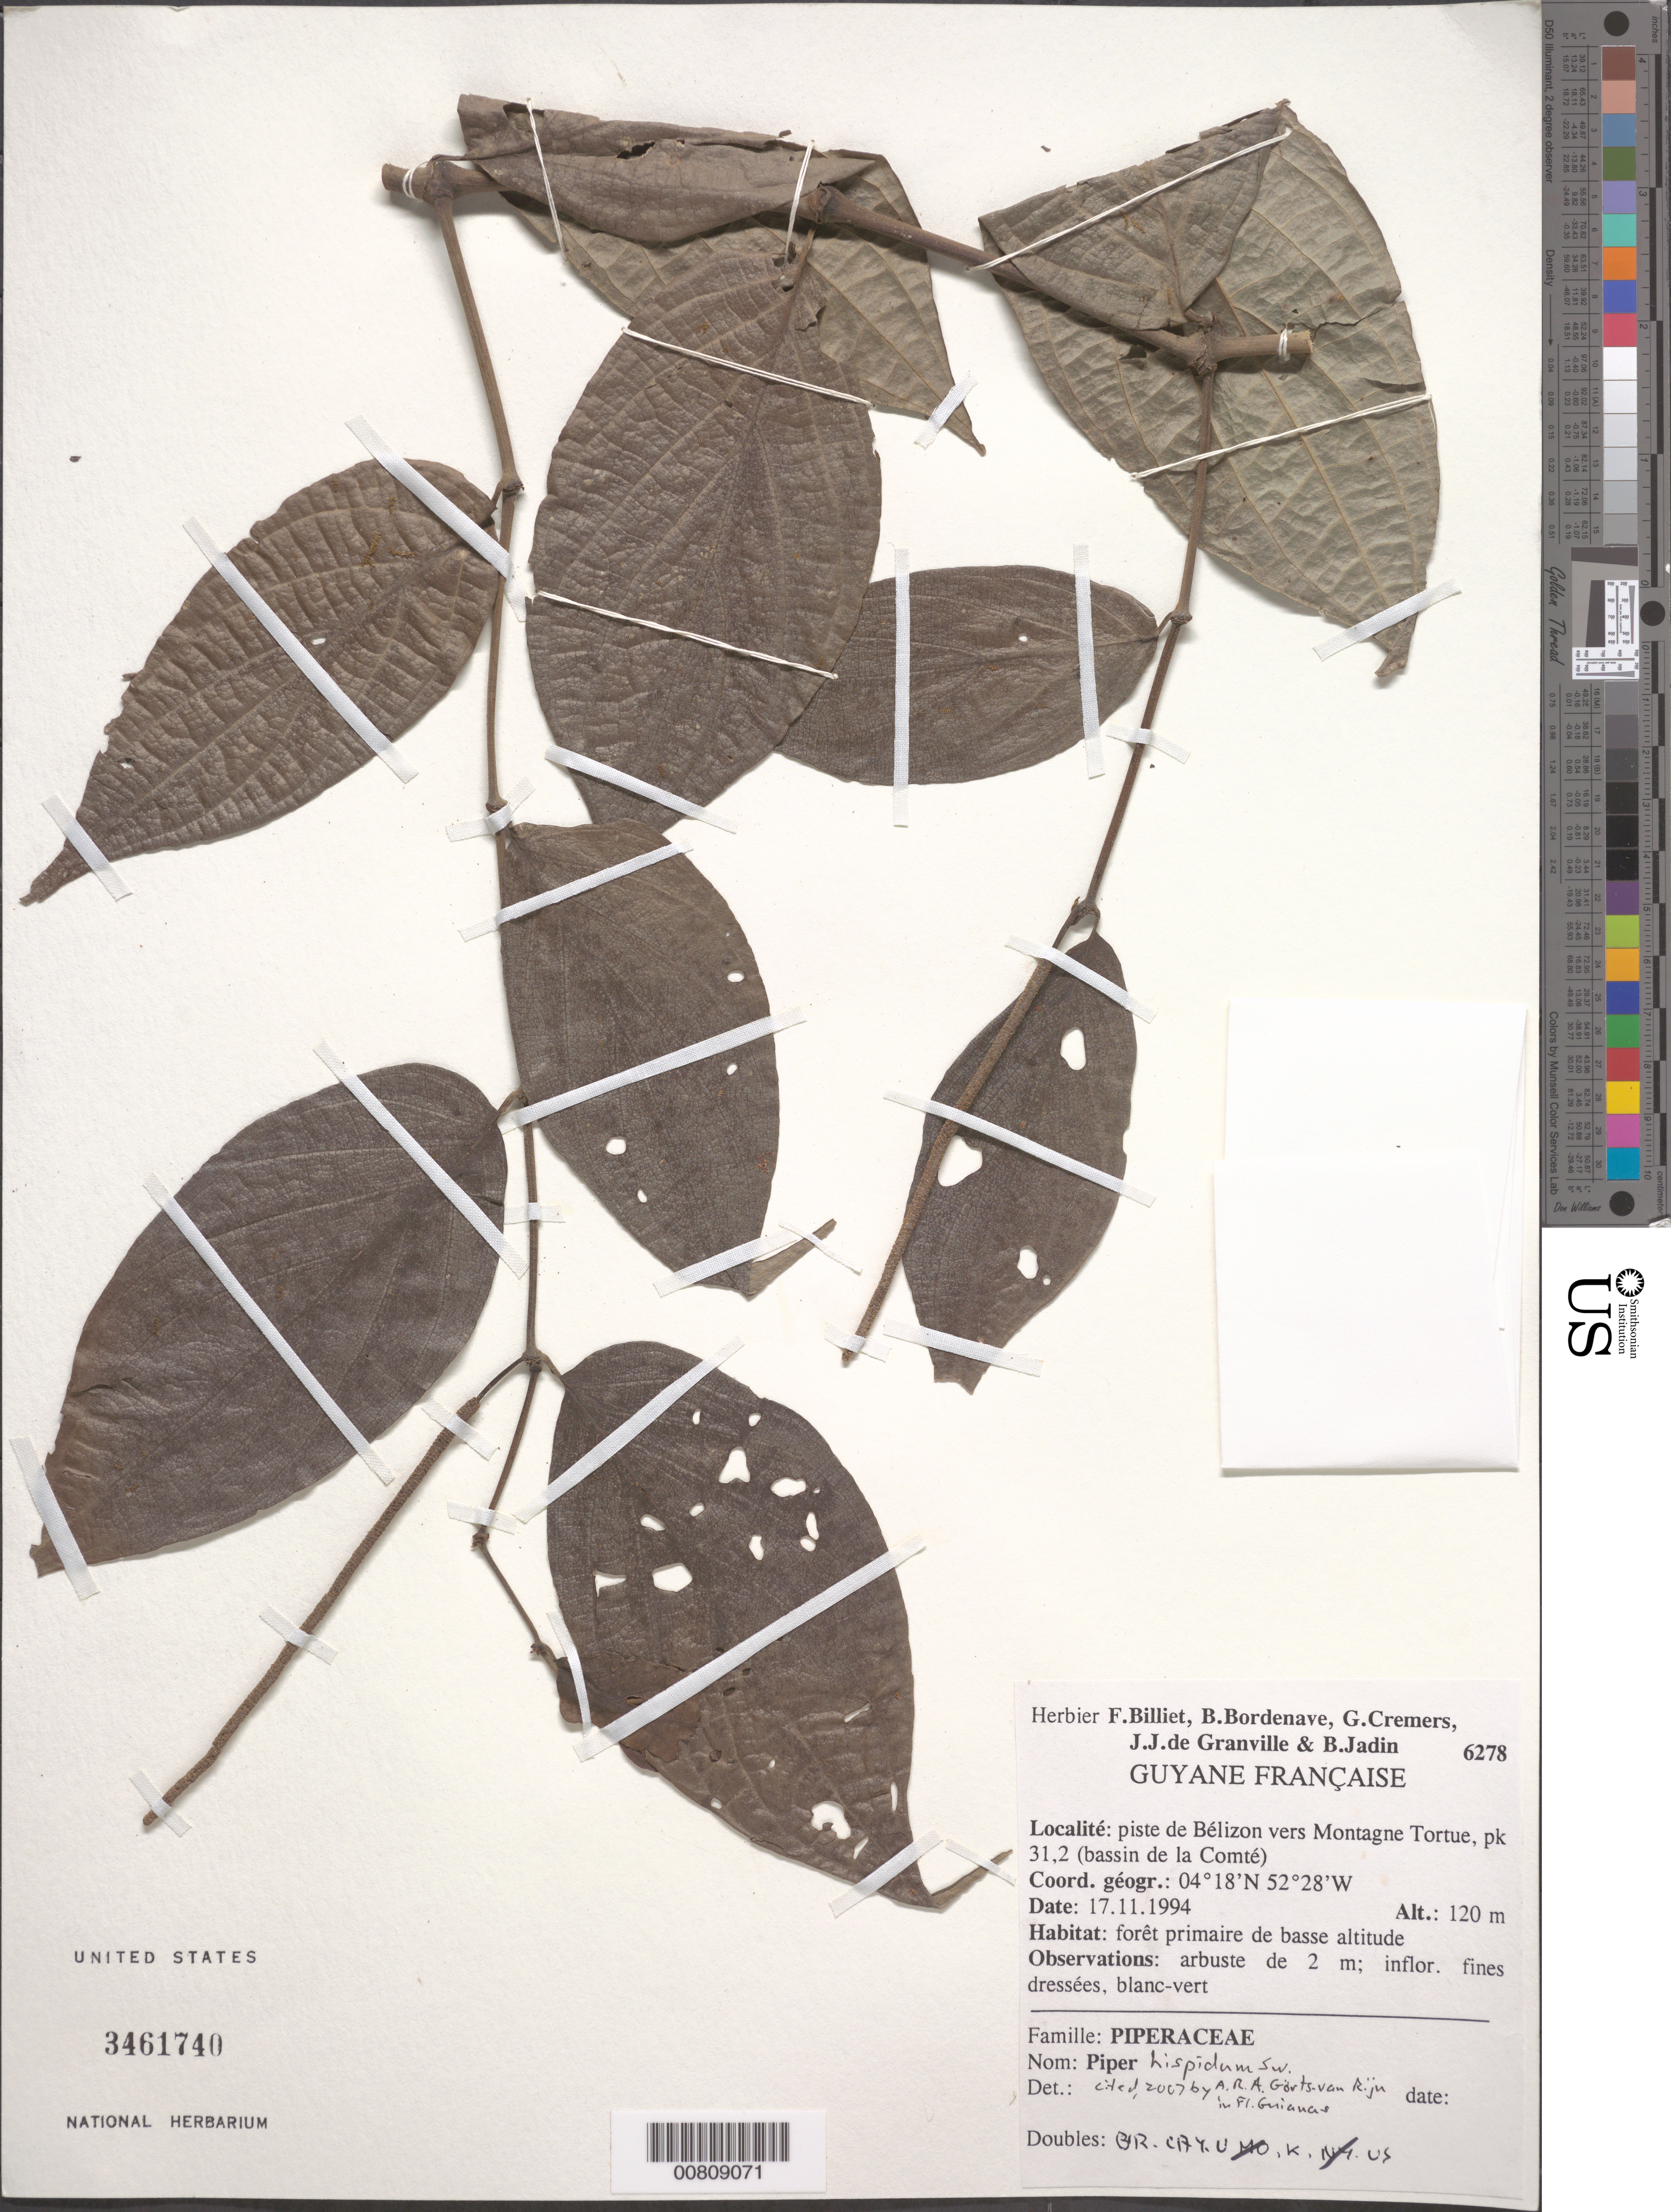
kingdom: Plantae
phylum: Tracheophyta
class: Magnoliopsida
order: Piperales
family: Piperaceae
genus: Piper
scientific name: Piper sp.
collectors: F. Billiet, G. Cremers, B. Bordenave, J.-J. de Granville & B. Jadin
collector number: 6278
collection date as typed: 17-Nov-94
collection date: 1994-11-17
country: French Guiana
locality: Piste de Bélizon, vers Montagne Tortue, pk 31.2 (Bassin de la Comté)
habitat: Primary forest, low altitude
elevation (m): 120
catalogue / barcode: US 3461740